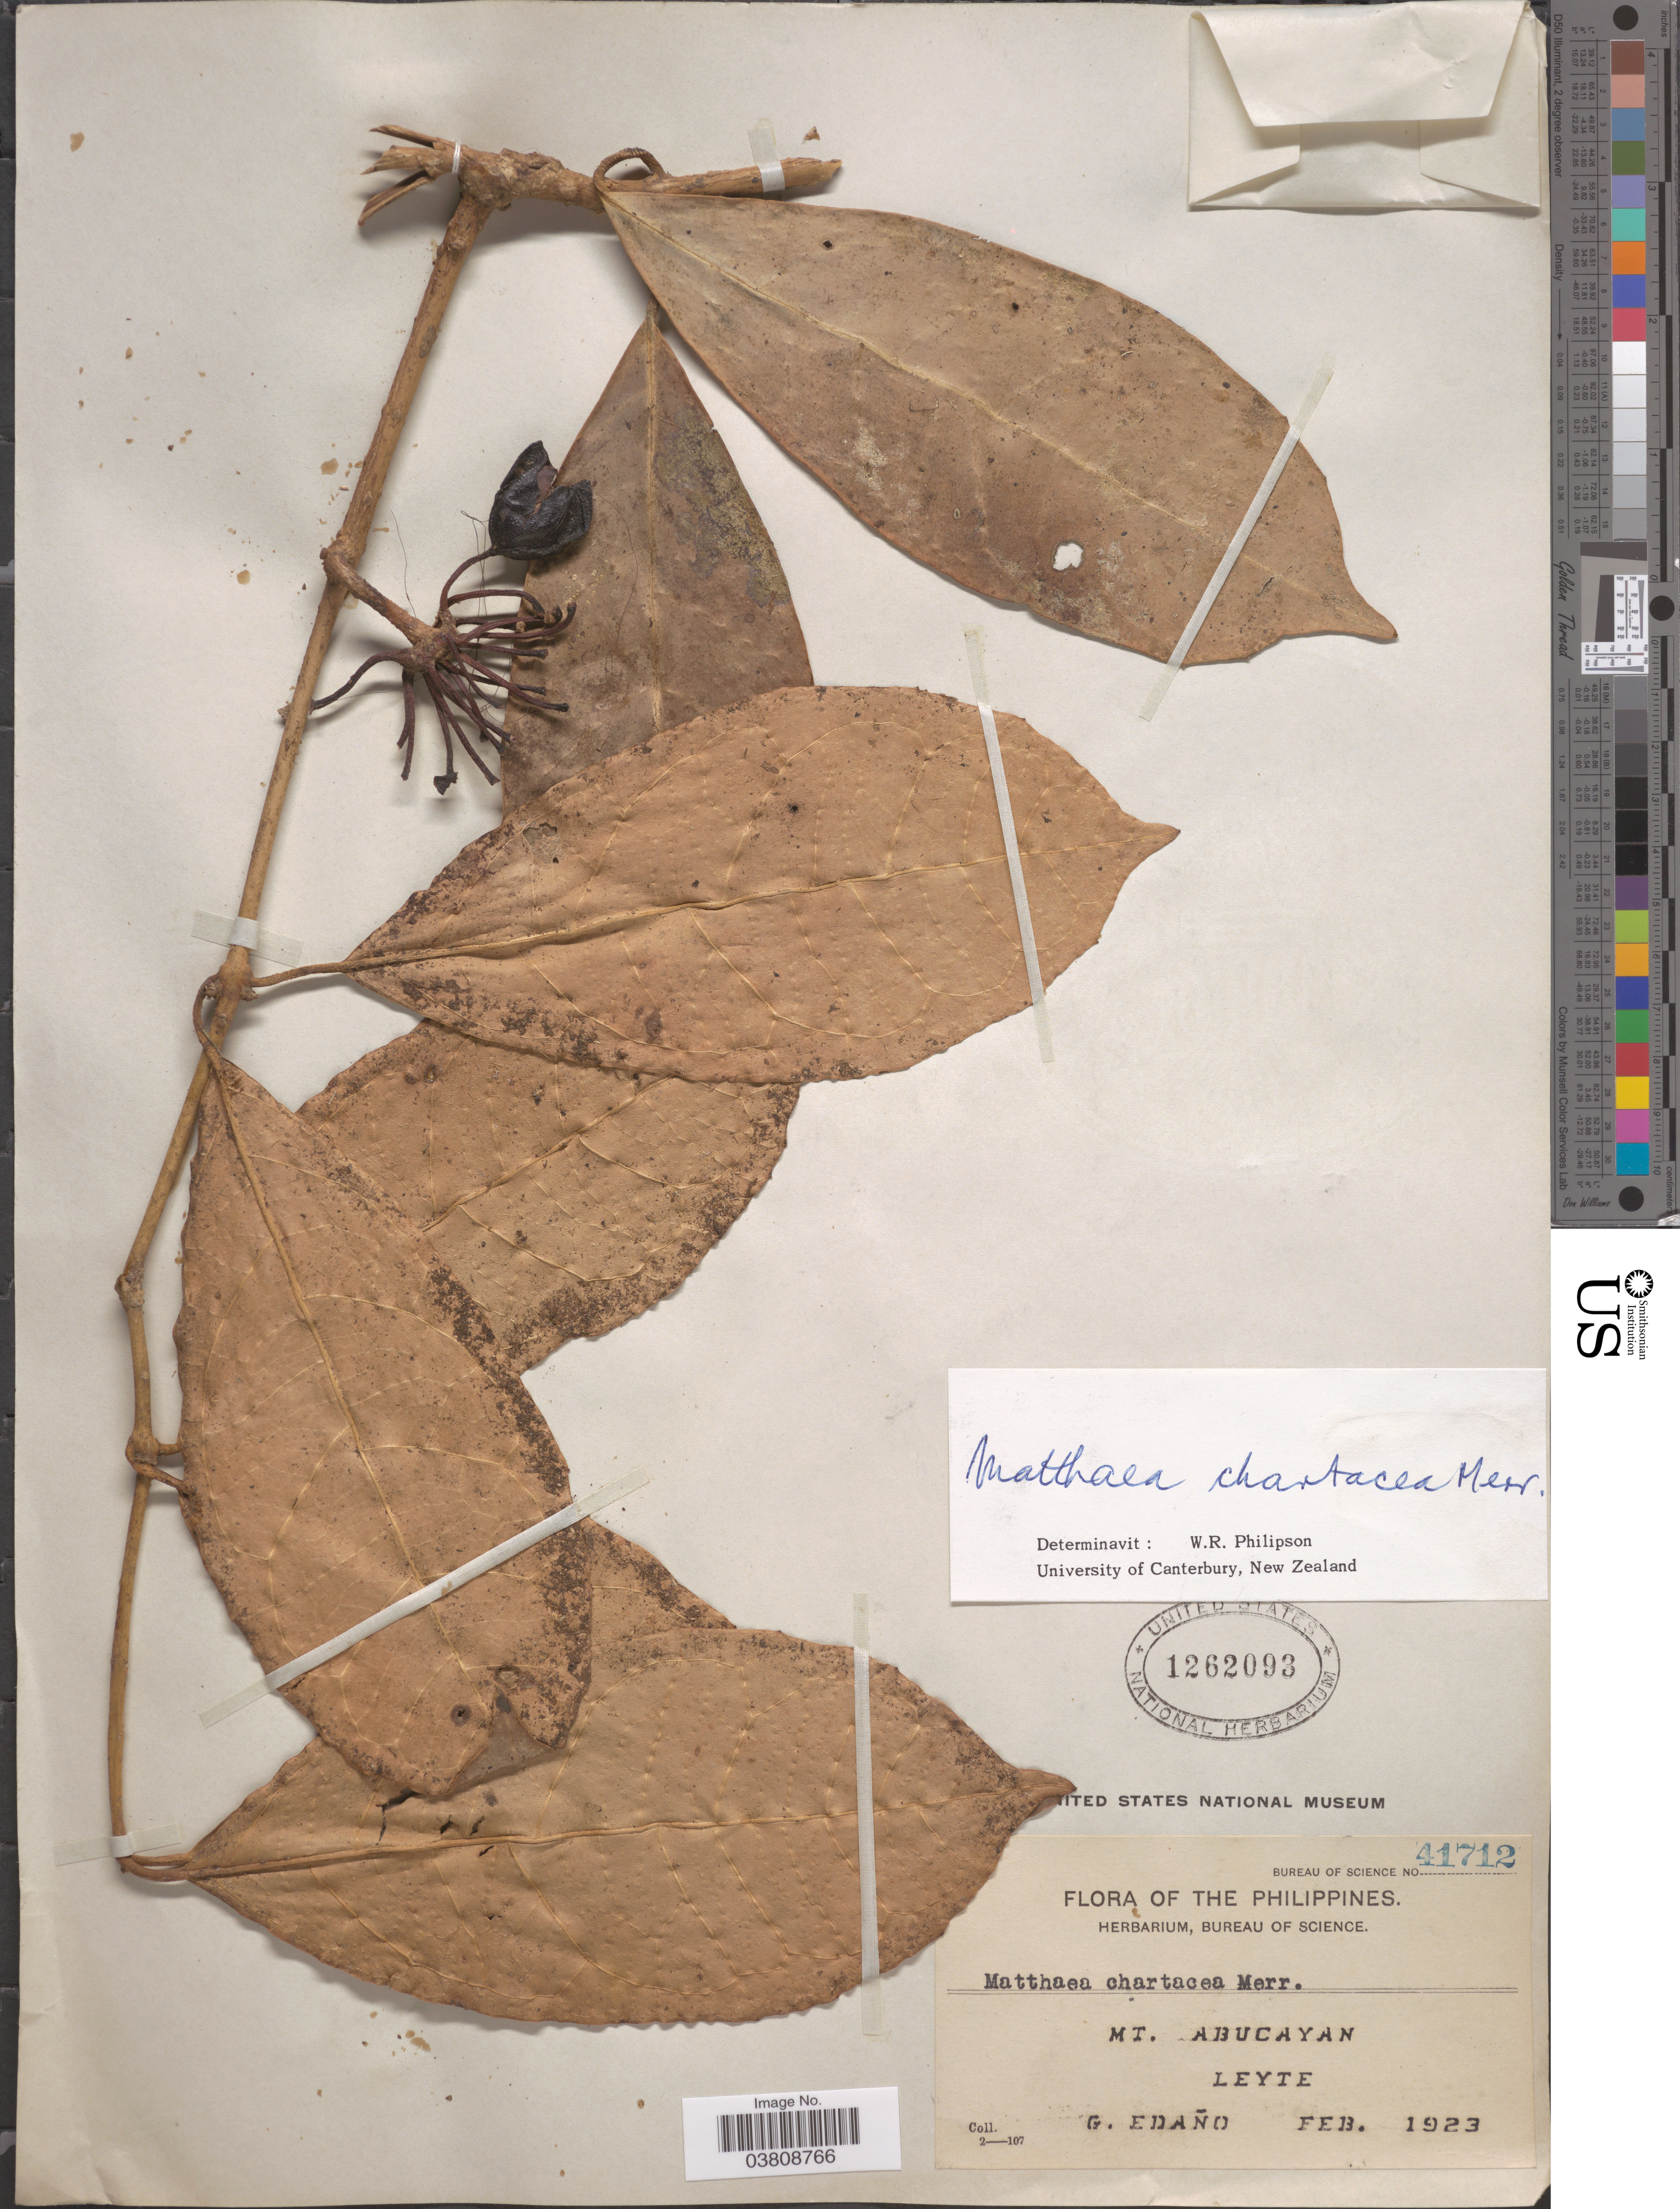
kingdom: Plantae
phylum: Tracheophyta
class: Magnoliopsida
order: Laurales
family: Monimiaceae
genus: Matthaea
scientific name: Matthaea chartacea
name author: Merr.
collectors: G. Edaño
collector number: Bureau of Science 41712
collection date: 1923-02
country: Philippines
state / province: Eastern Visayas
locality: Mt. Abucayan. Leyte.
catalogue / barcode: US 1262093